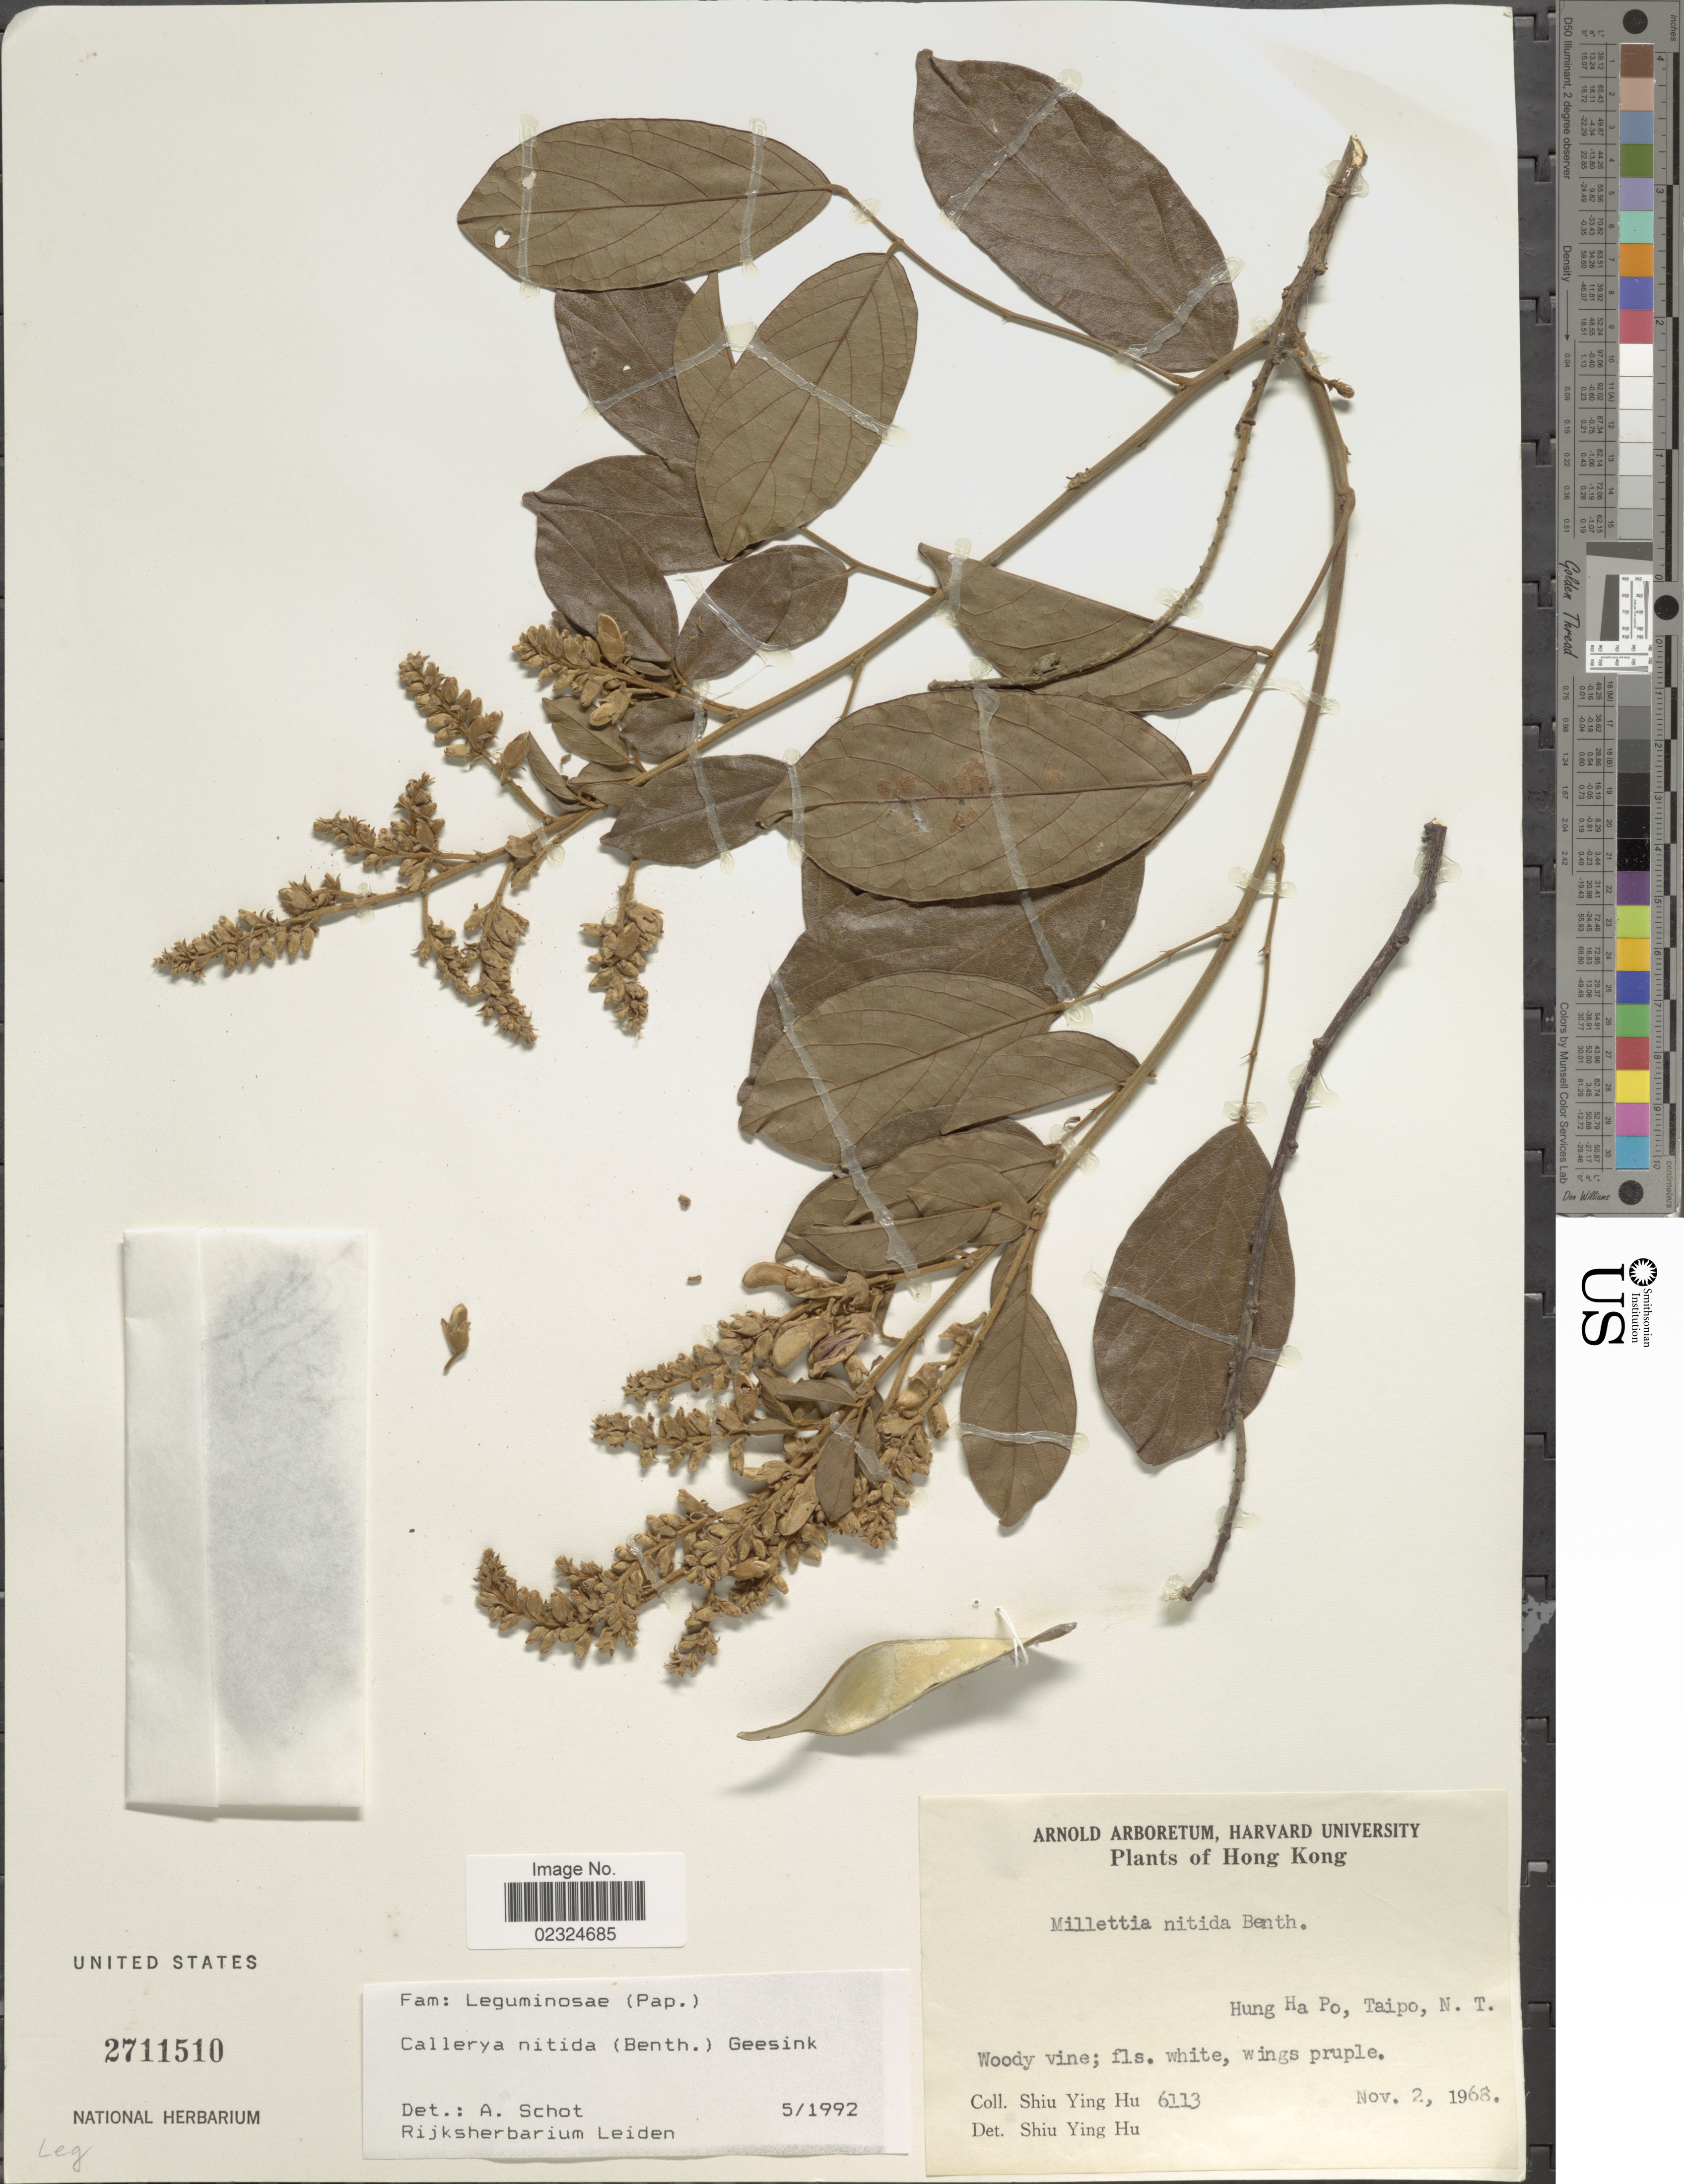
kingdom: Plantae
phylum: Tracheophyta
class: Magnoliopsida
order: Fabales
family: Fabaceae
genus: Callerya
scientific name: Callerya nitida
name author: (Benth.) R. Geesink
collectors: S. Y. Hu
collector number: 6113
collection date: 1968-11-02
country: China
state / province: Hong Kong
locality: Hung Ha Po, Taipo, N. T.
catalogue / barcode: US 2711510